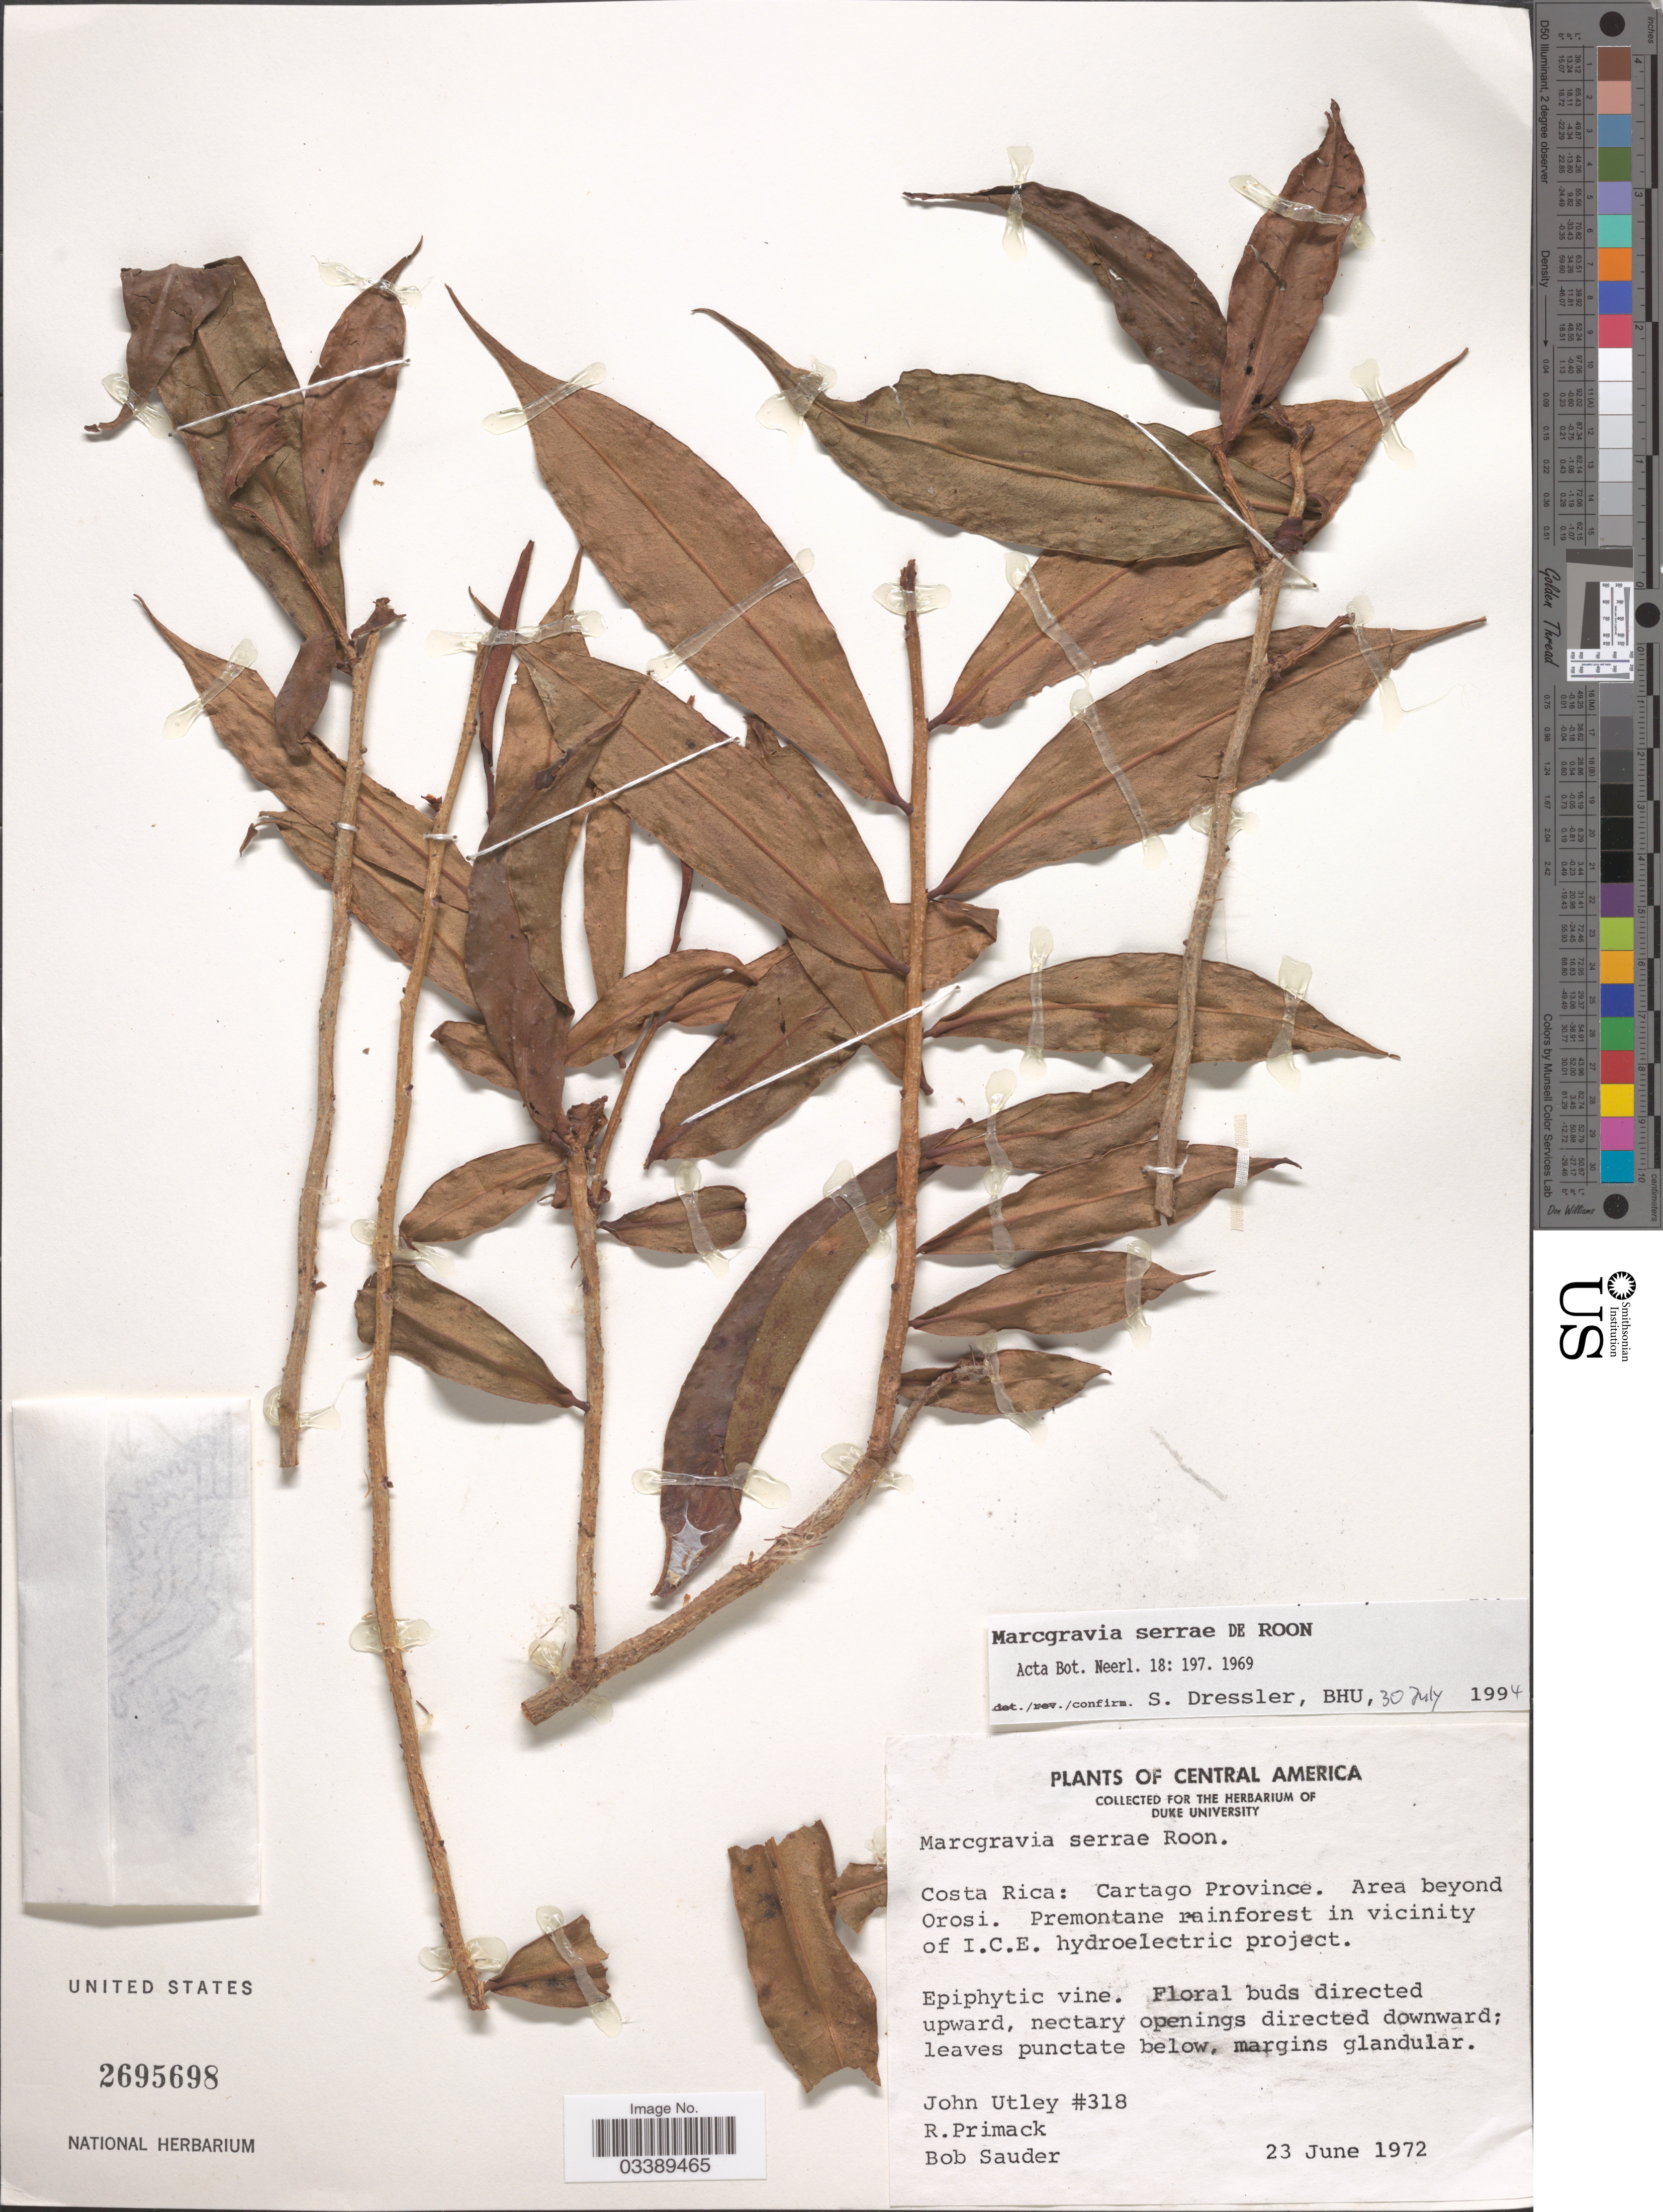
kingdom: Plantae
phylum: Tracheophyta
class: Magnoliopsida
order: Ericales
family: Marcgraviaceae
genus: Marcgravia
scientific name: Marcgravia serrae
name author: de Roon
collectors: J. F. Utley, R. Primack & B. Sauder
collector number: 318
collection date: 1972-06-23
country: Costa Rica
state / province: Cartago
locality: Area beyond Orosi. Premontane rainforest in vicinity of I.C.E. hydroelectric project.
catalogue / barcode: US 2695698